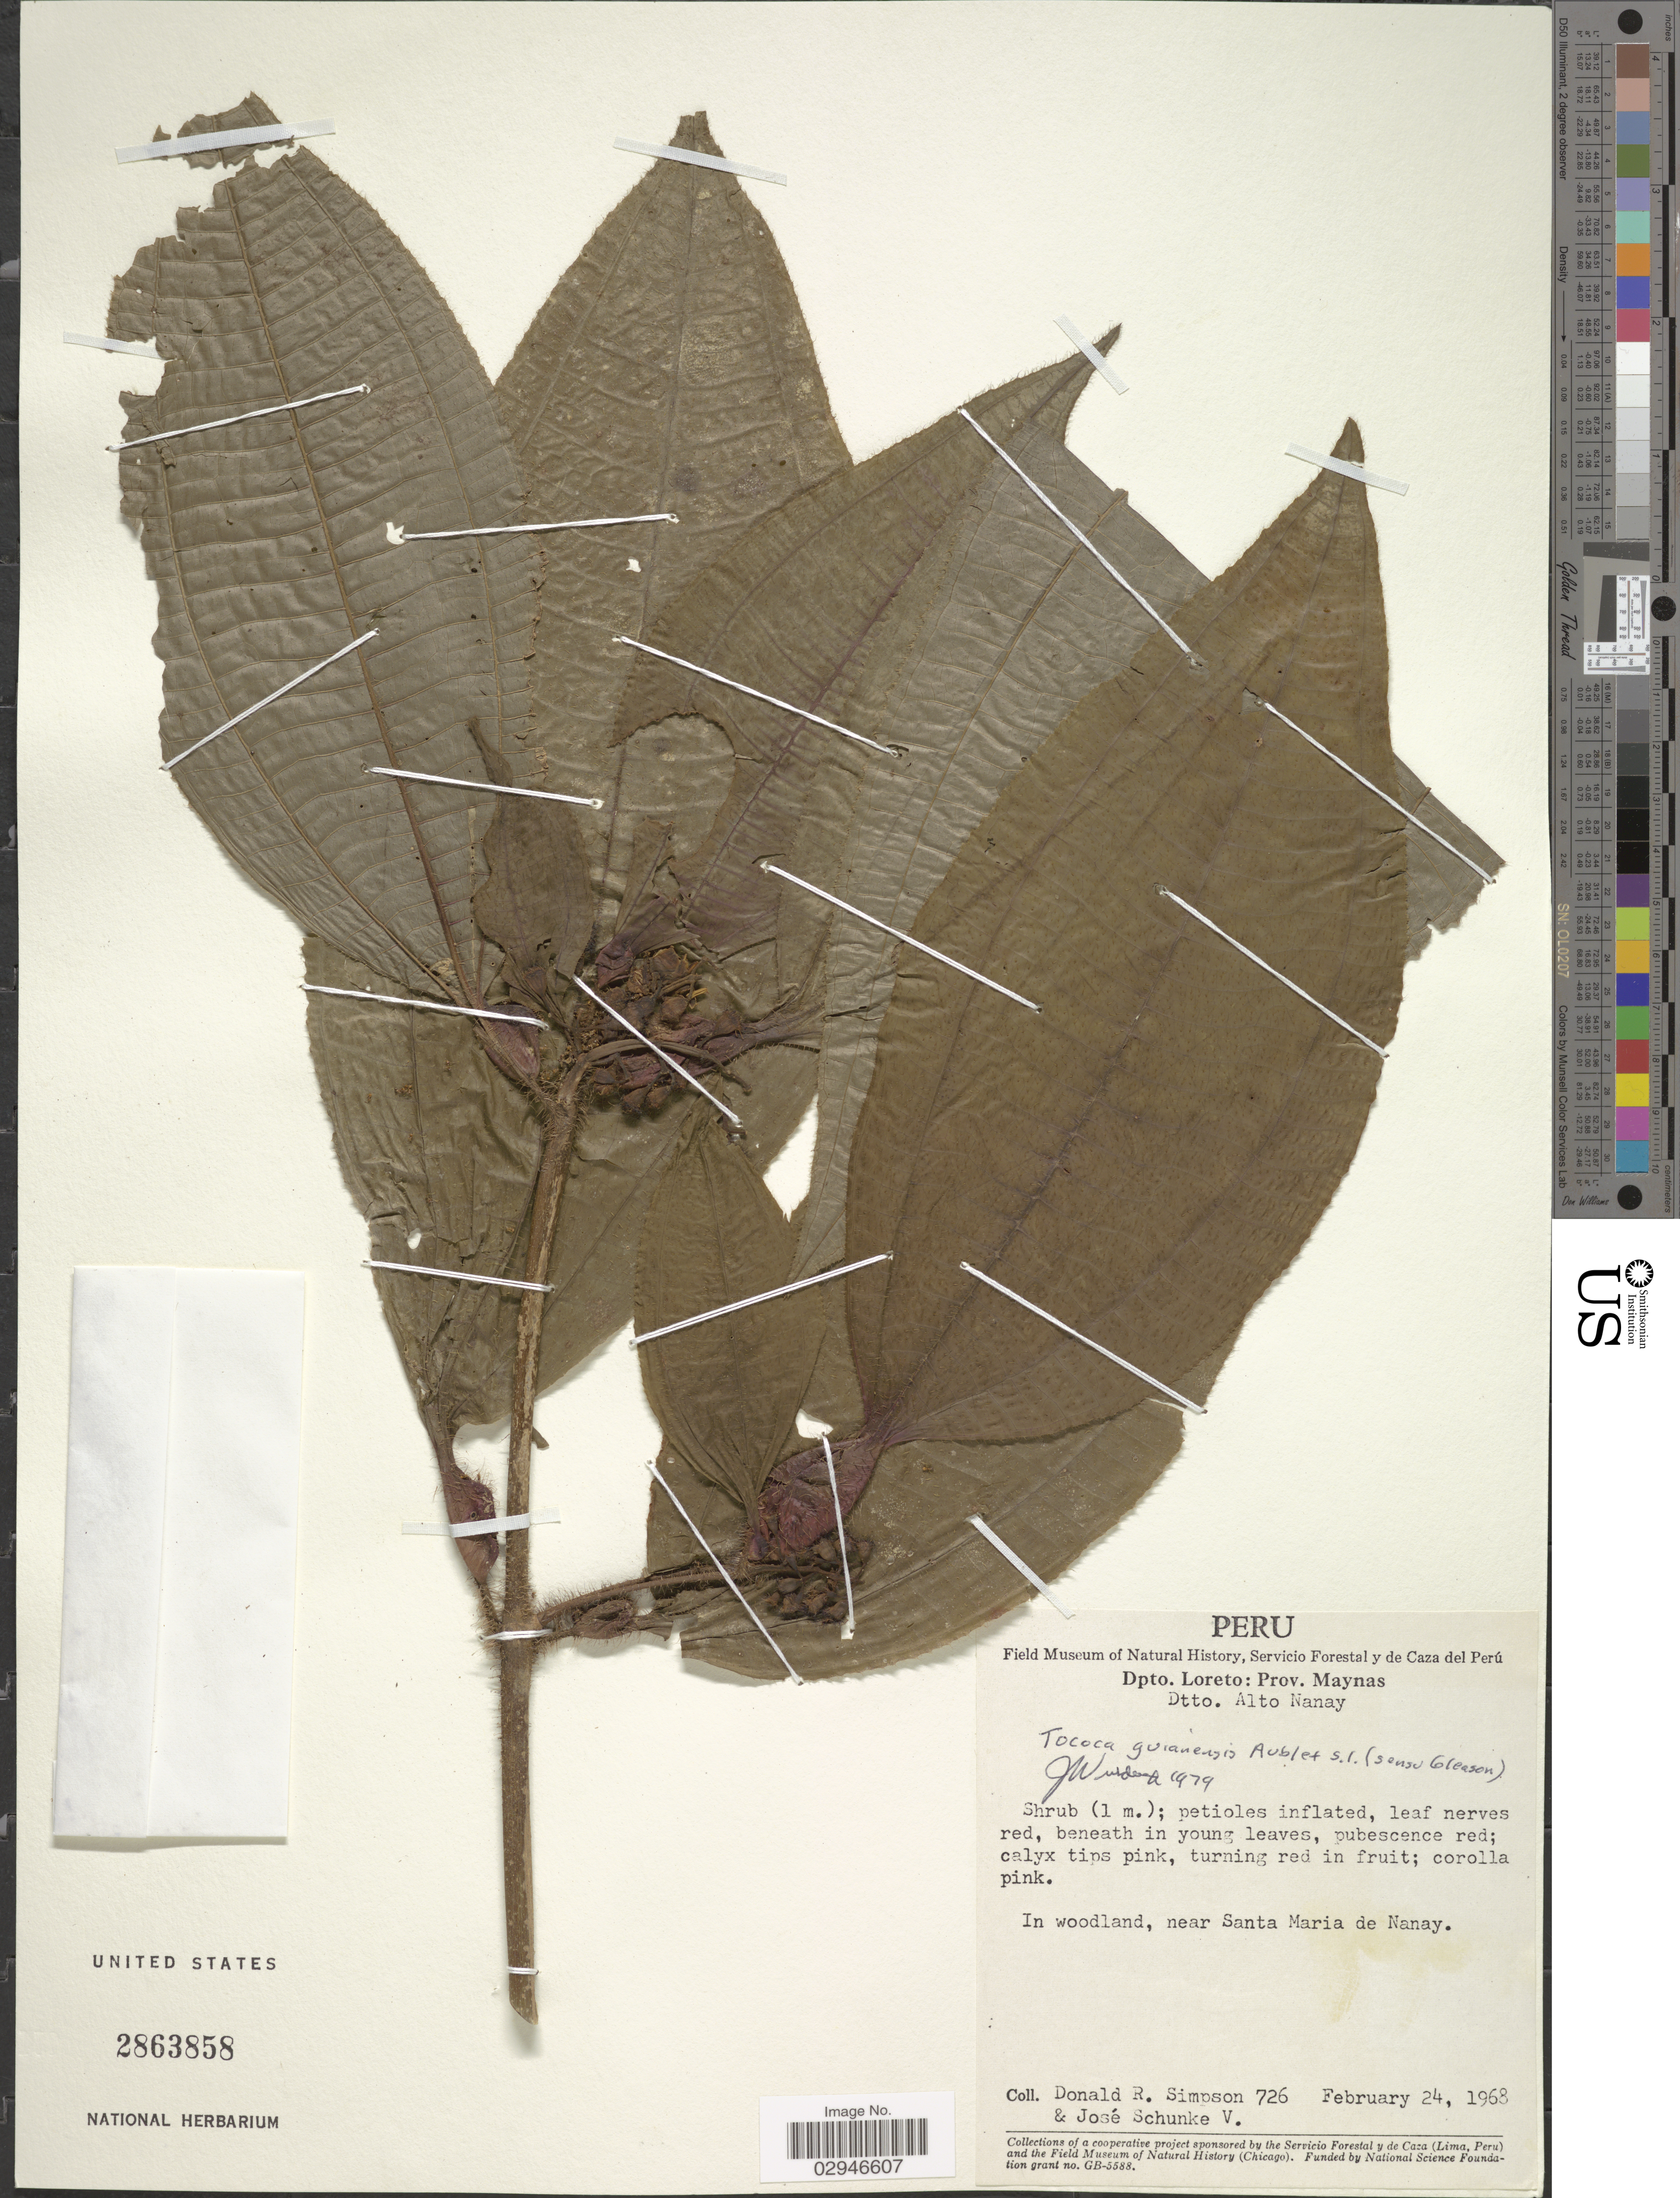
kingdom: Plantae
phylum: Tracheophyta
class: Magnoliopsida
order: Myrtales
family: Melastomataceae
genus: Tococa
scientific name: Tococa guianensis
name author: Aubl.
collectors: D. R. Simpson & J. Schunke Vigo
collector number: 726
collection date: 1968-02-24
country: Peru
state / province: Loreto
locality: Dpto. Loreto, Prov. Maynas, Dtto. Alto Nanay, In woodland, near Santa Maria de Nanay.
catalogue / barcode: US 2863858